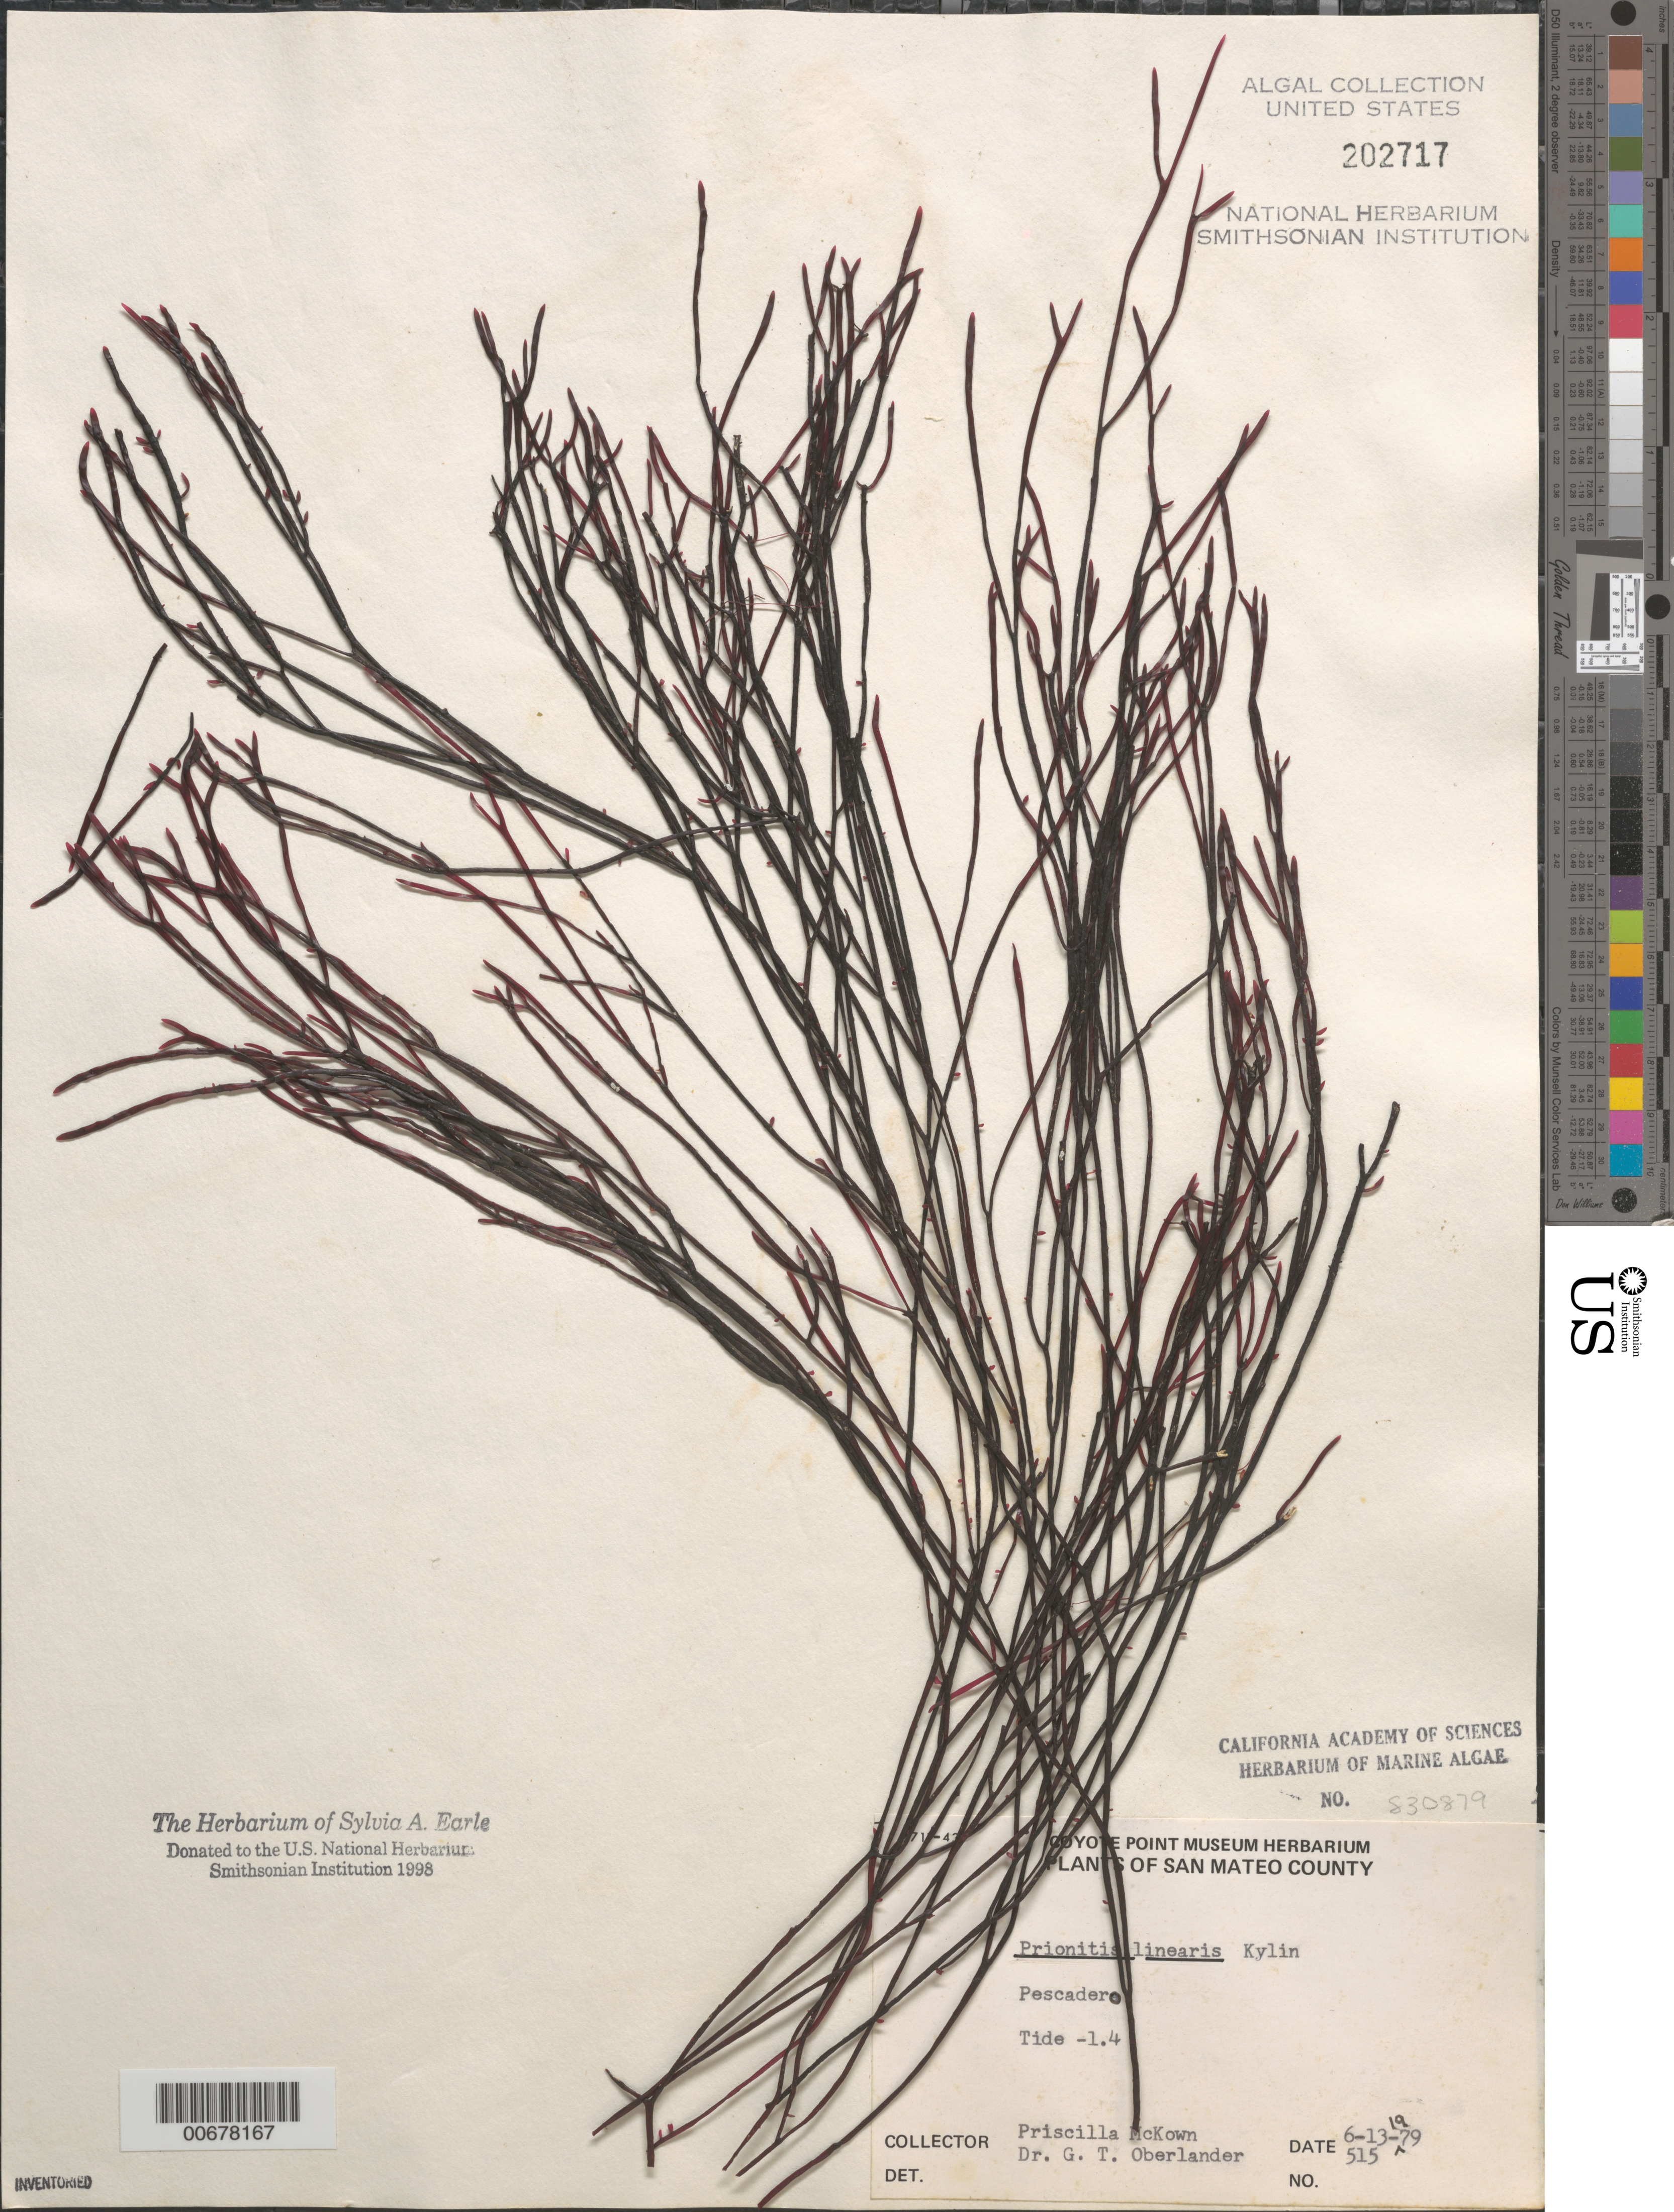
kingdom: Plantae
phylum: Rhodophyta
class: Florideophyceae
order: Cryptonemiales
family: Cryptonemiaceae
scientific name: Prionitis linearis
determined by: Oberlander, G. T.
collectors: P. McKown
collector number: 515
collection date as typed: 13 Jun 1979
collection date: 1979-06-13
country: United States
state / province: California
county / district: San Mateo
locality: Pescadero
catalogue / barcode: US 202717